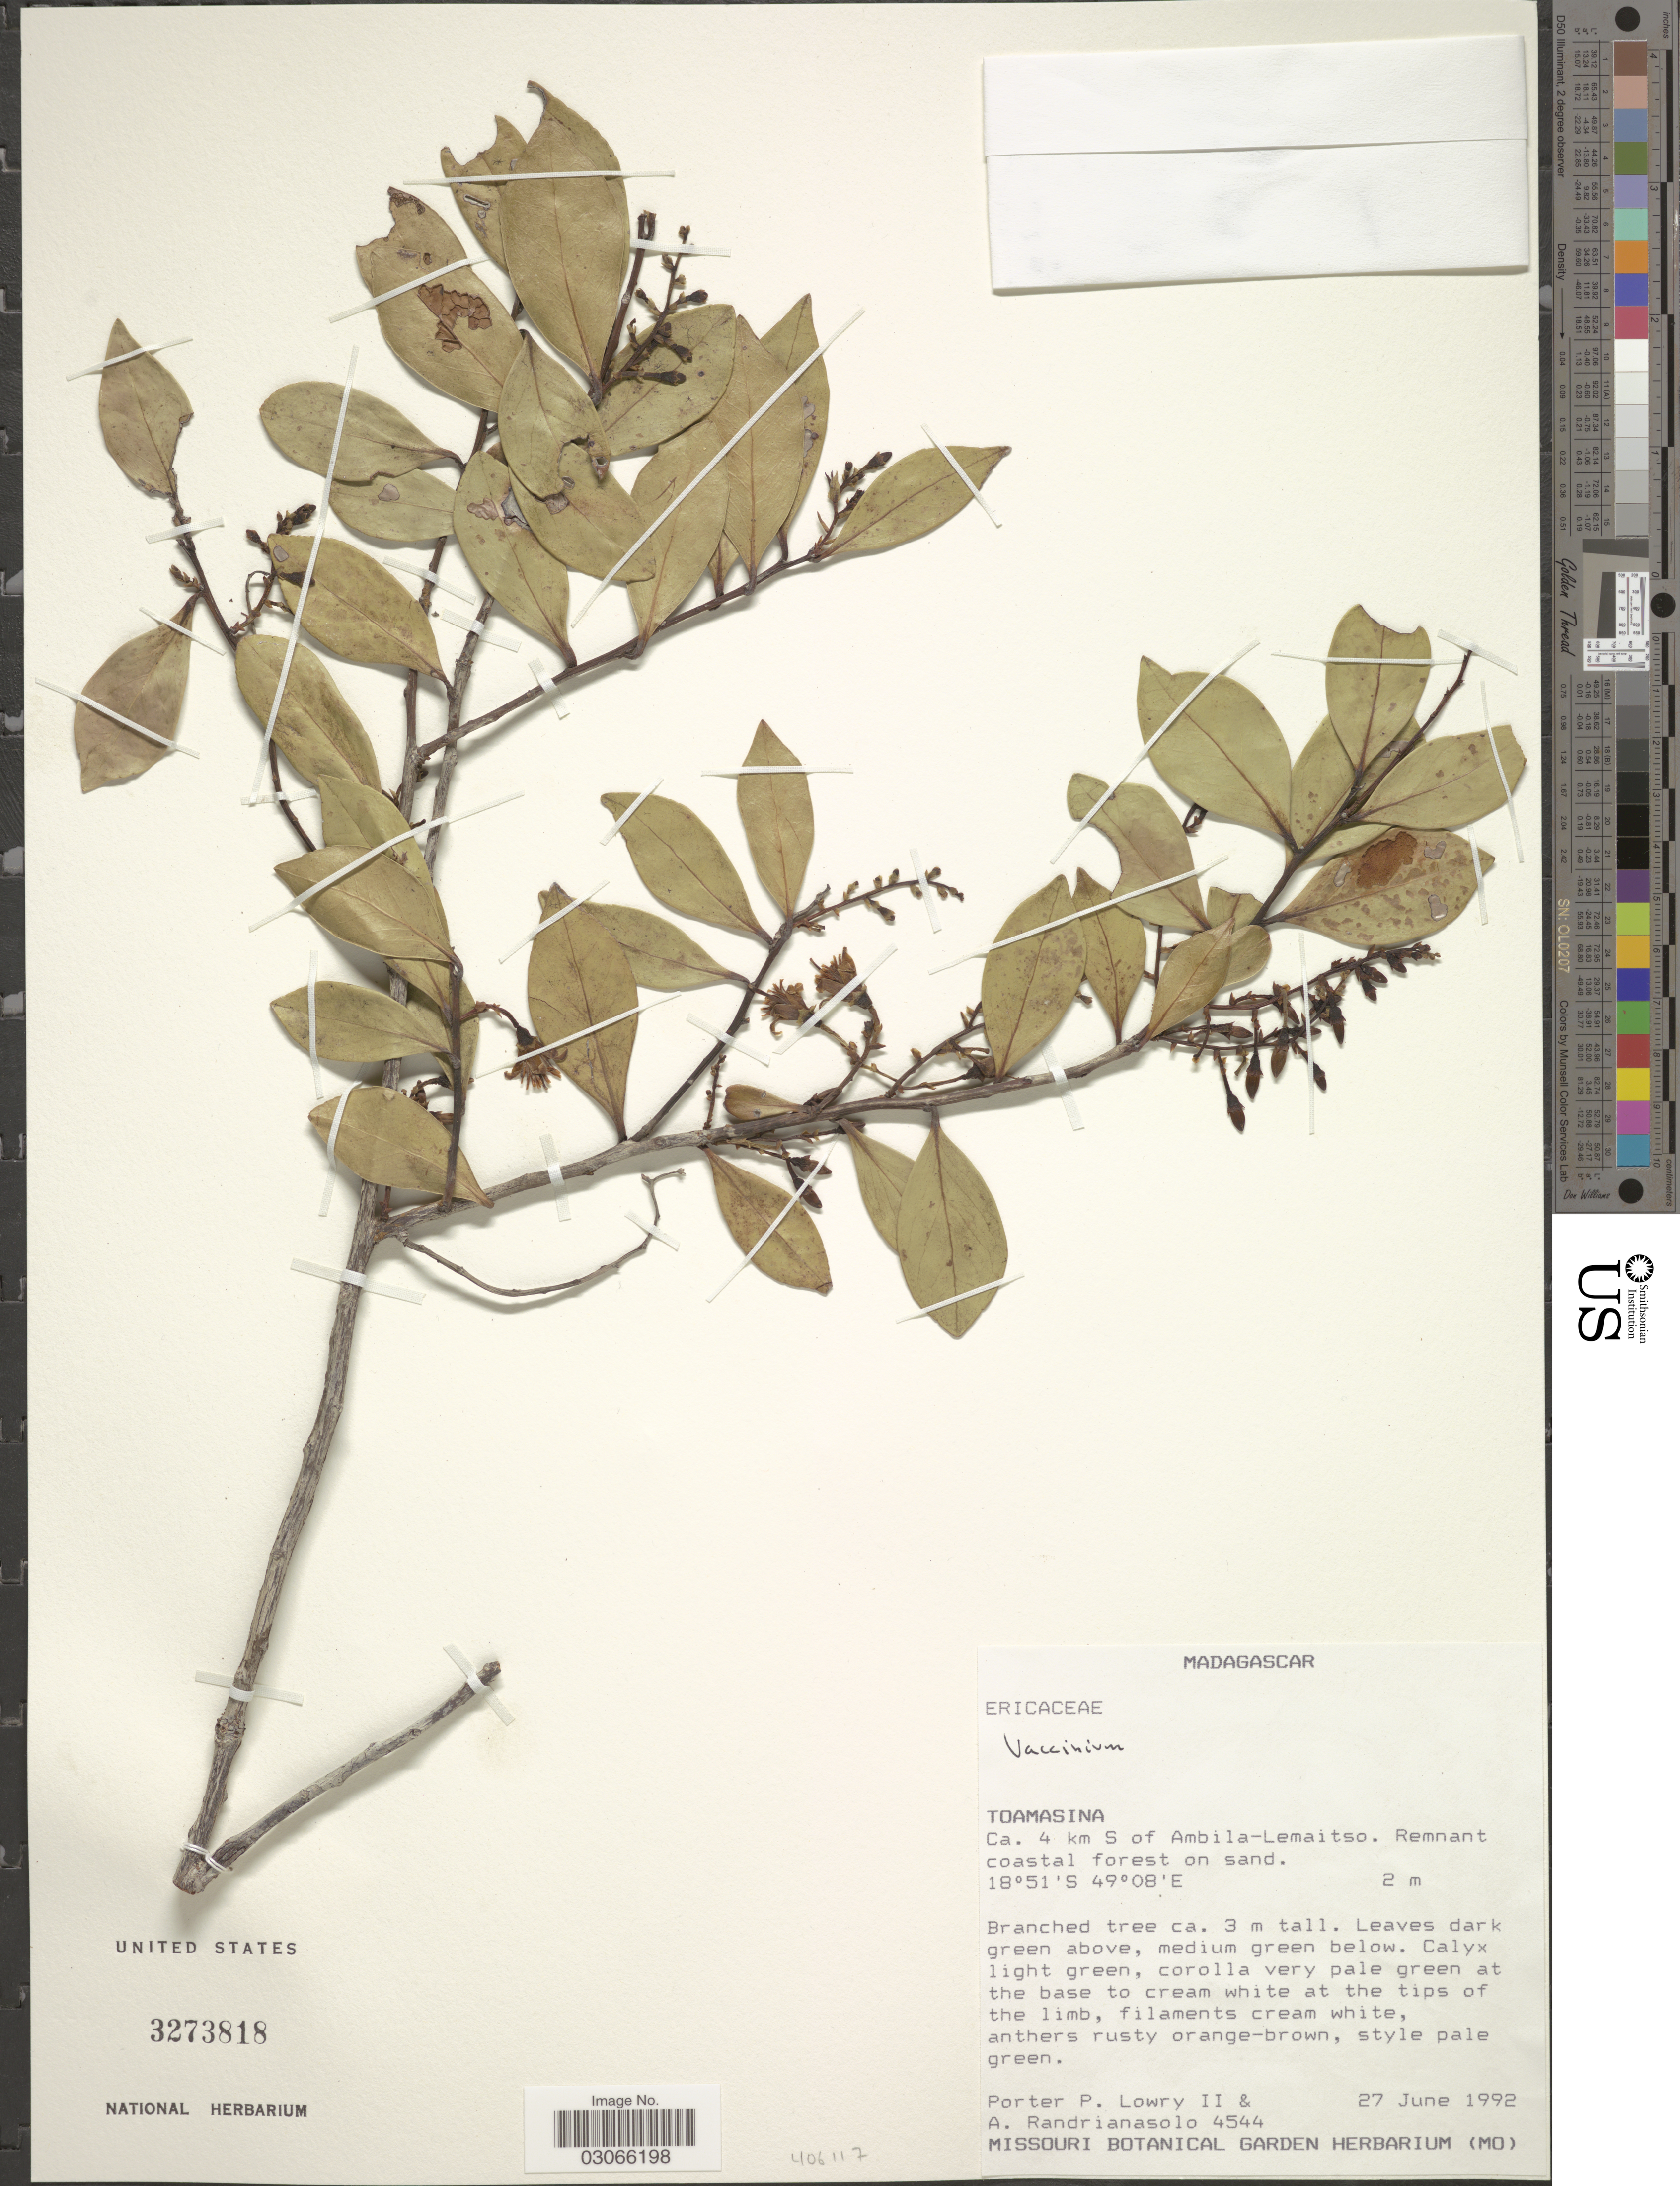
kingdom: Plantae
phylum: Tracheophyta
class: Magnoliopsida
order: Ericales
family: Ericaceae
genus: Vaccinium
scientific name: Vaccinium sp.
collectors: P. P. Lowry & A. Randrianasolo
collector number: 4544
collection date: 1992-06-27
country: Madagascar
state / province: Atsinanana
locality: Ca. 4 km S of Ambila-Lemaitso.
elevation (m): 2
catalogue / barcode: US 3273818